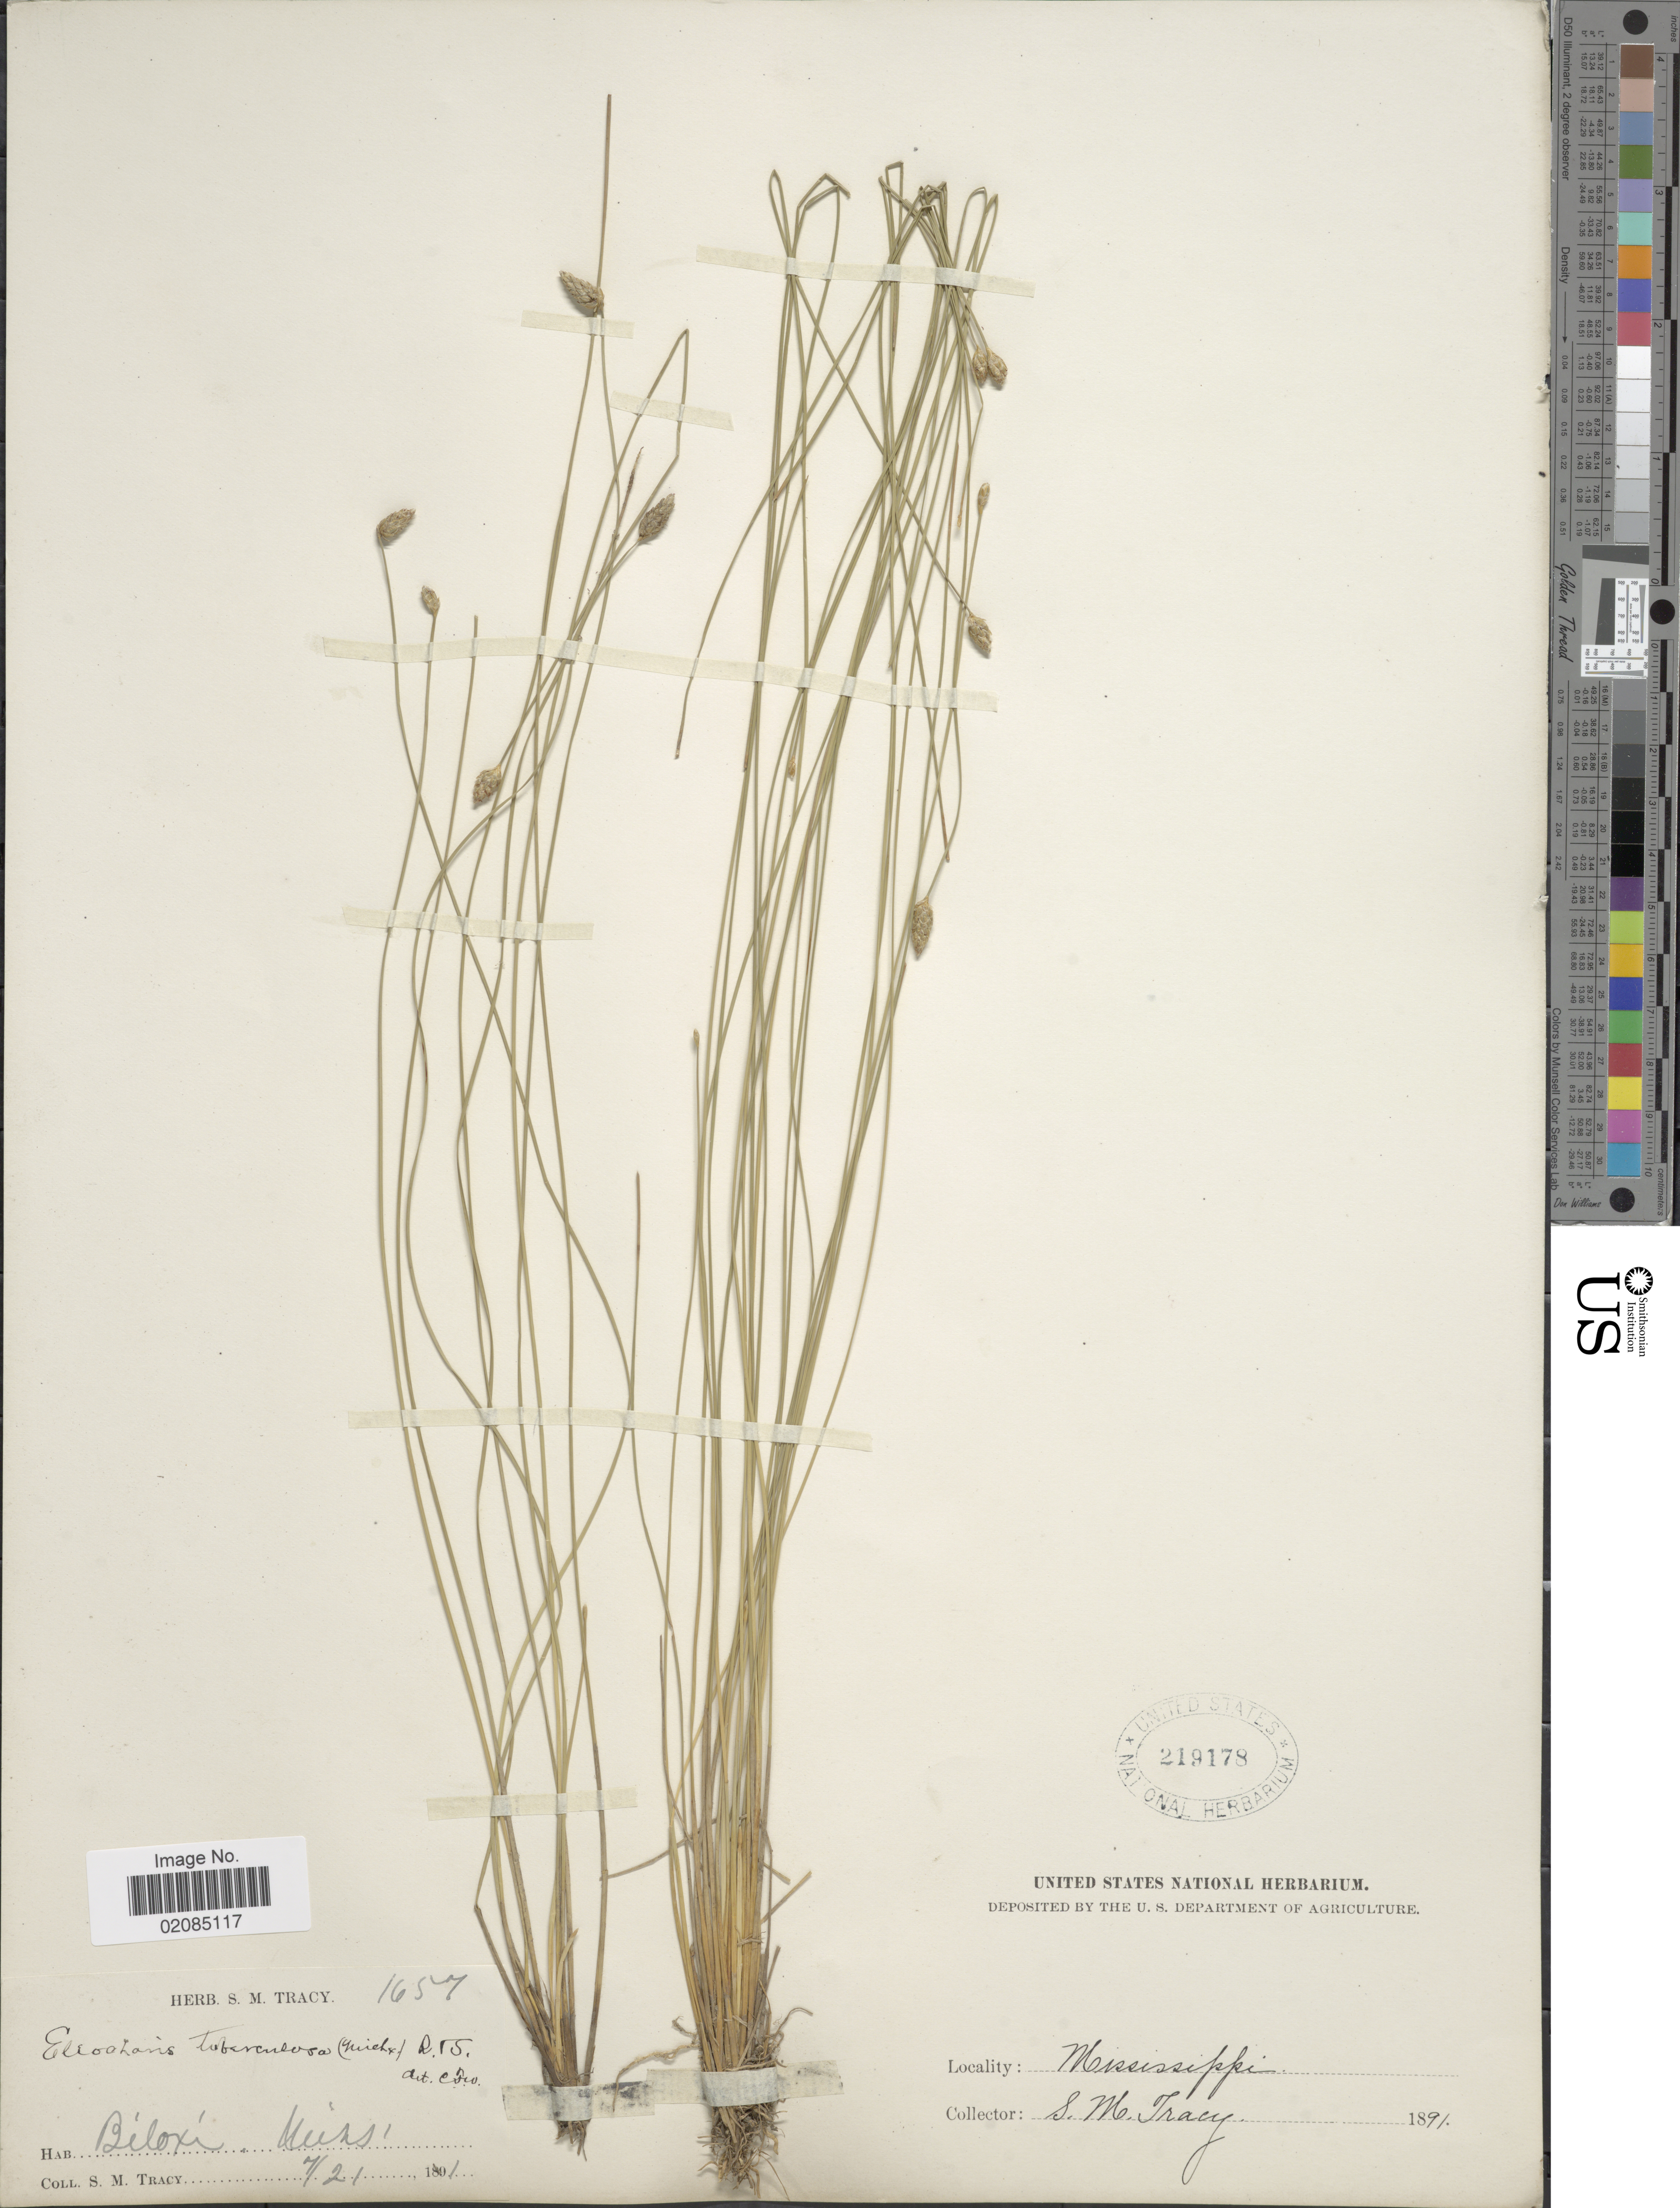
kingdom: Plantae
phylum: Tracheophyta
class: Liliopsida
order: Poales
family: Cyperaceae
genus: Eleocharis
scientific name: Eleocharis tuberculosa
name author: (Michx.) Roem. & Schult.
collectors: S. M. Tracy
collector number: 1657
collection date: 1891-07-21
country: United States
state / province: Mississippi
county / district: Harrison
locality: Biloxi.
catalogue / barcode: US 219178